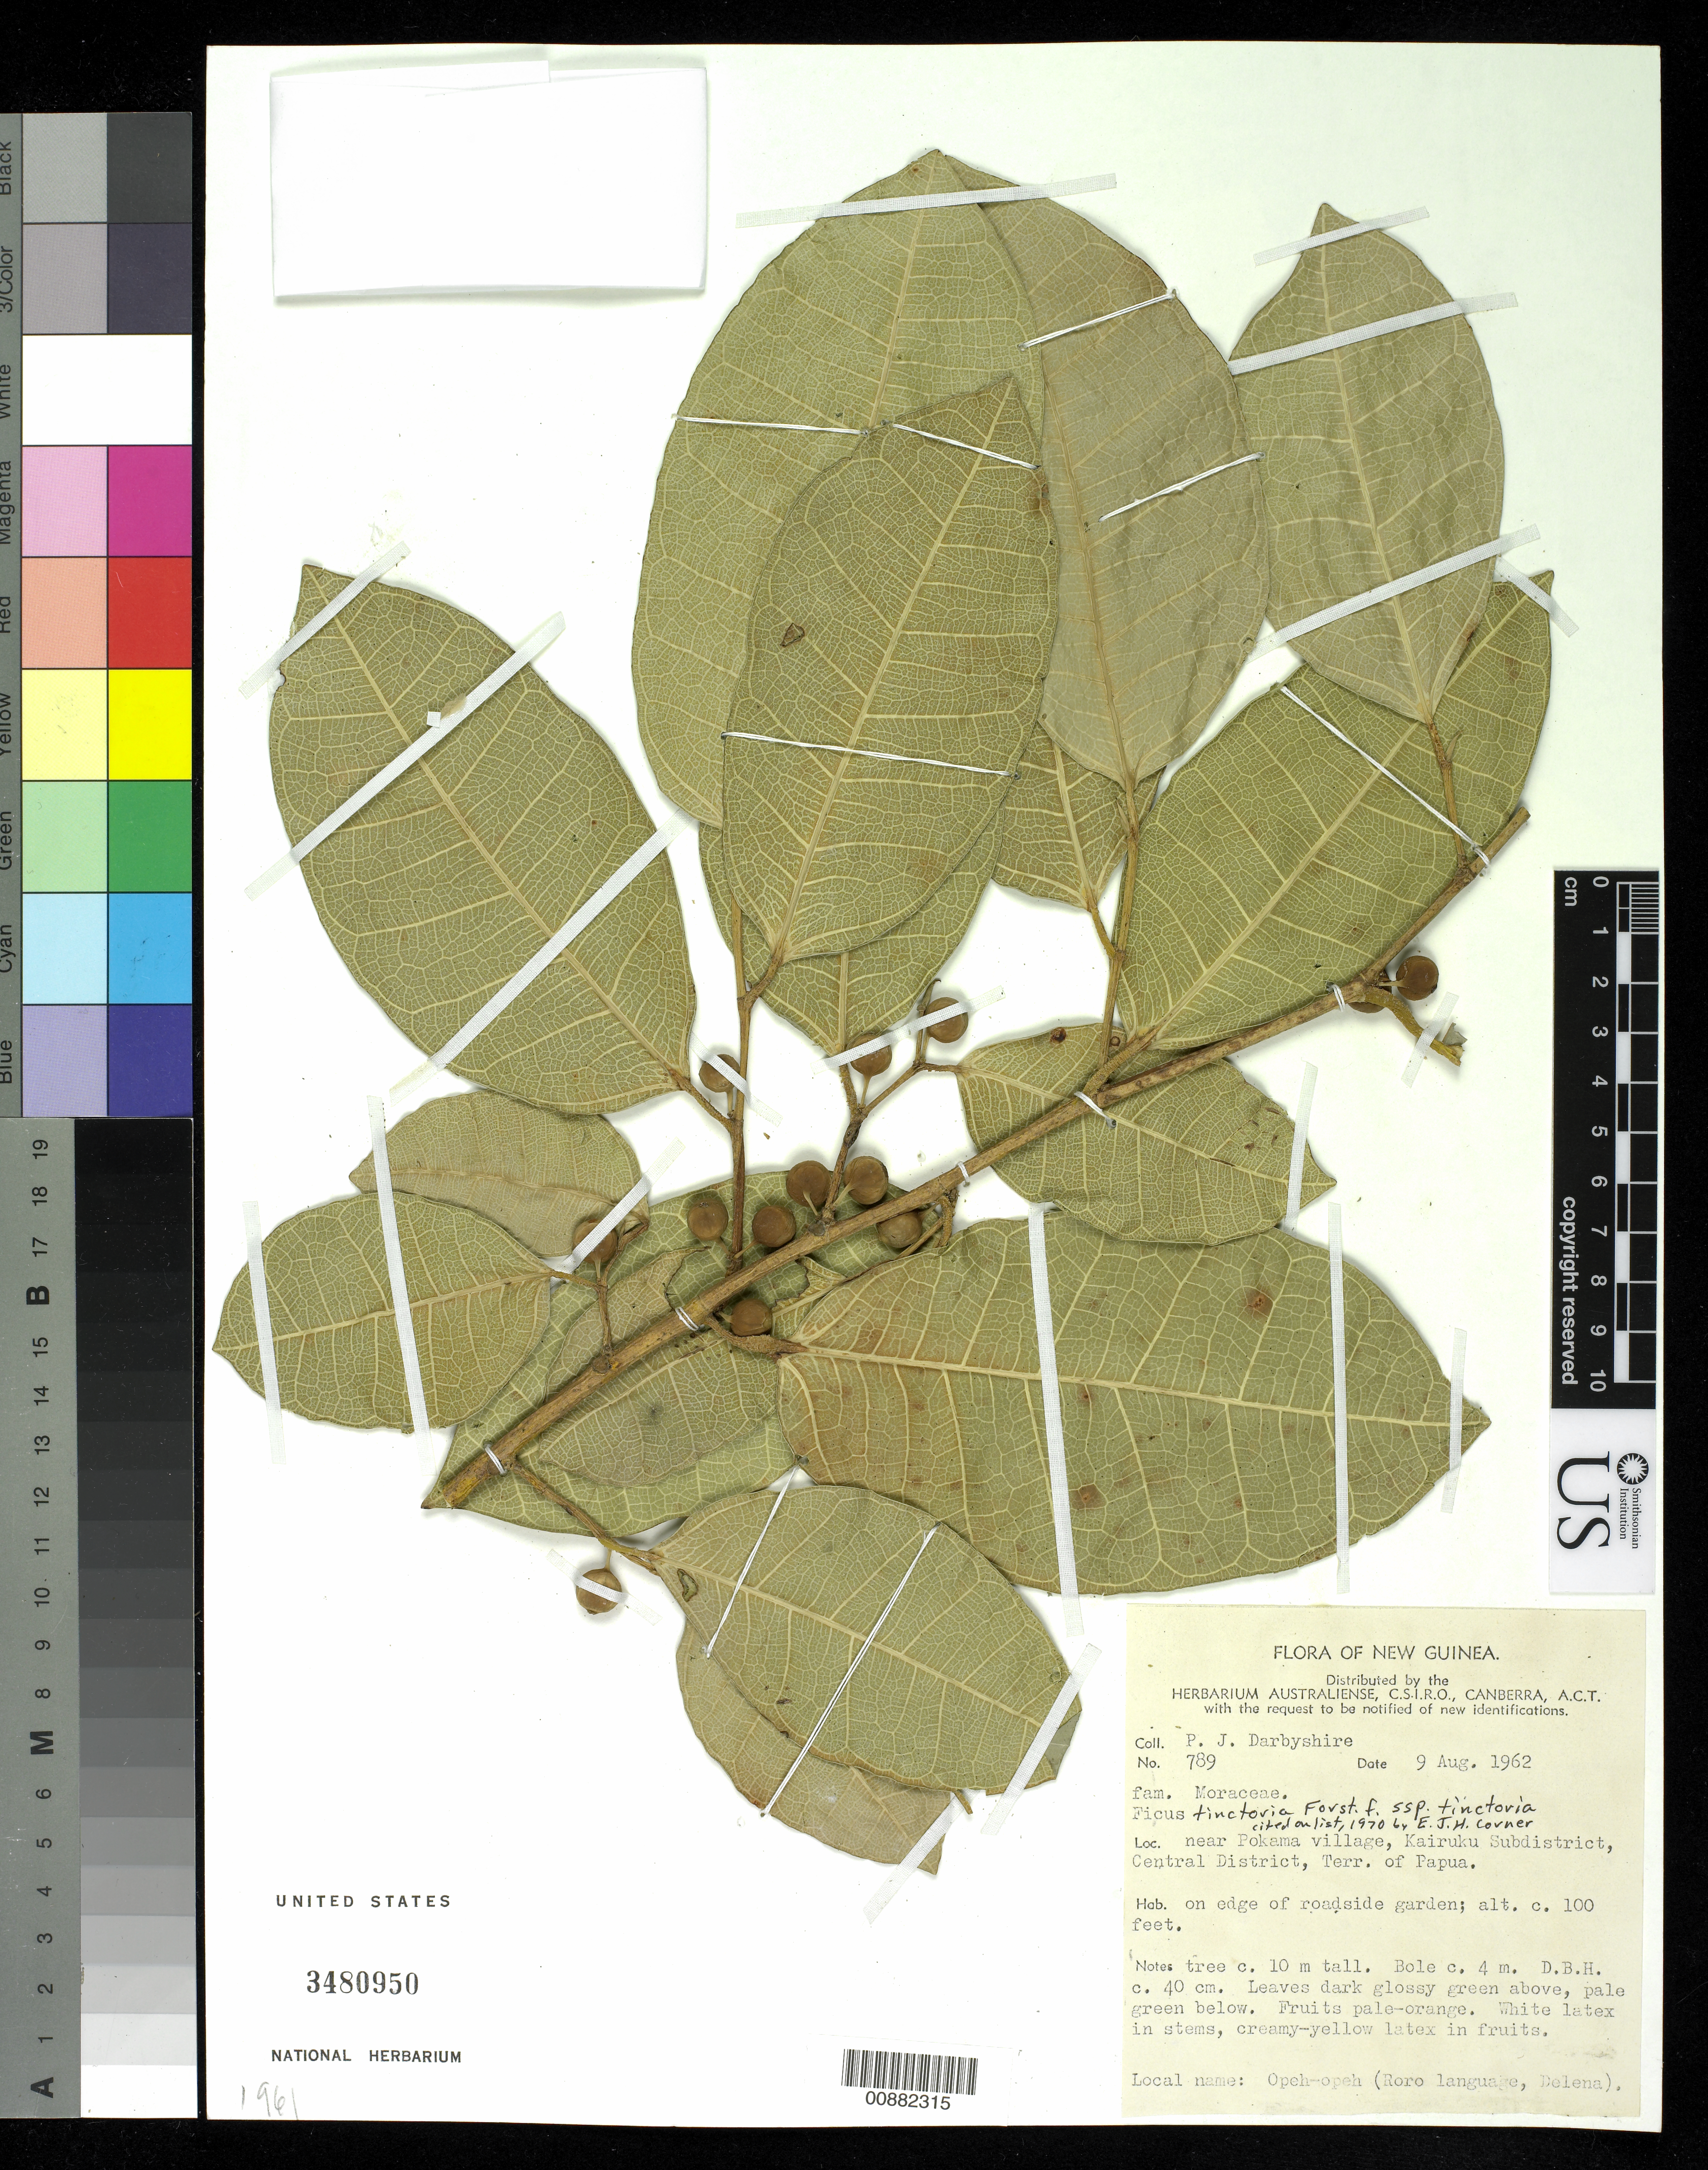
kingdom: Plantae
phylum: Tracheophyta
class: Magnoliopsida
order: Rosales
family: Moraceae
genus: Ficus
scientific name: Ficus tinctoria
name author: G. Forst.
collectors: P. Darbyshire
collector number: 789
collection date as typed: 09 Aug 1962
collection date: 1962-08-09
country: Papua New Guinea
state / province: Central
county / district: Kairuku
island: New Guinea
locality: near Pokama village, Kairuku subdistrict.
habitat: on edge of roadside garden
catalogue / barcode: US 3480950